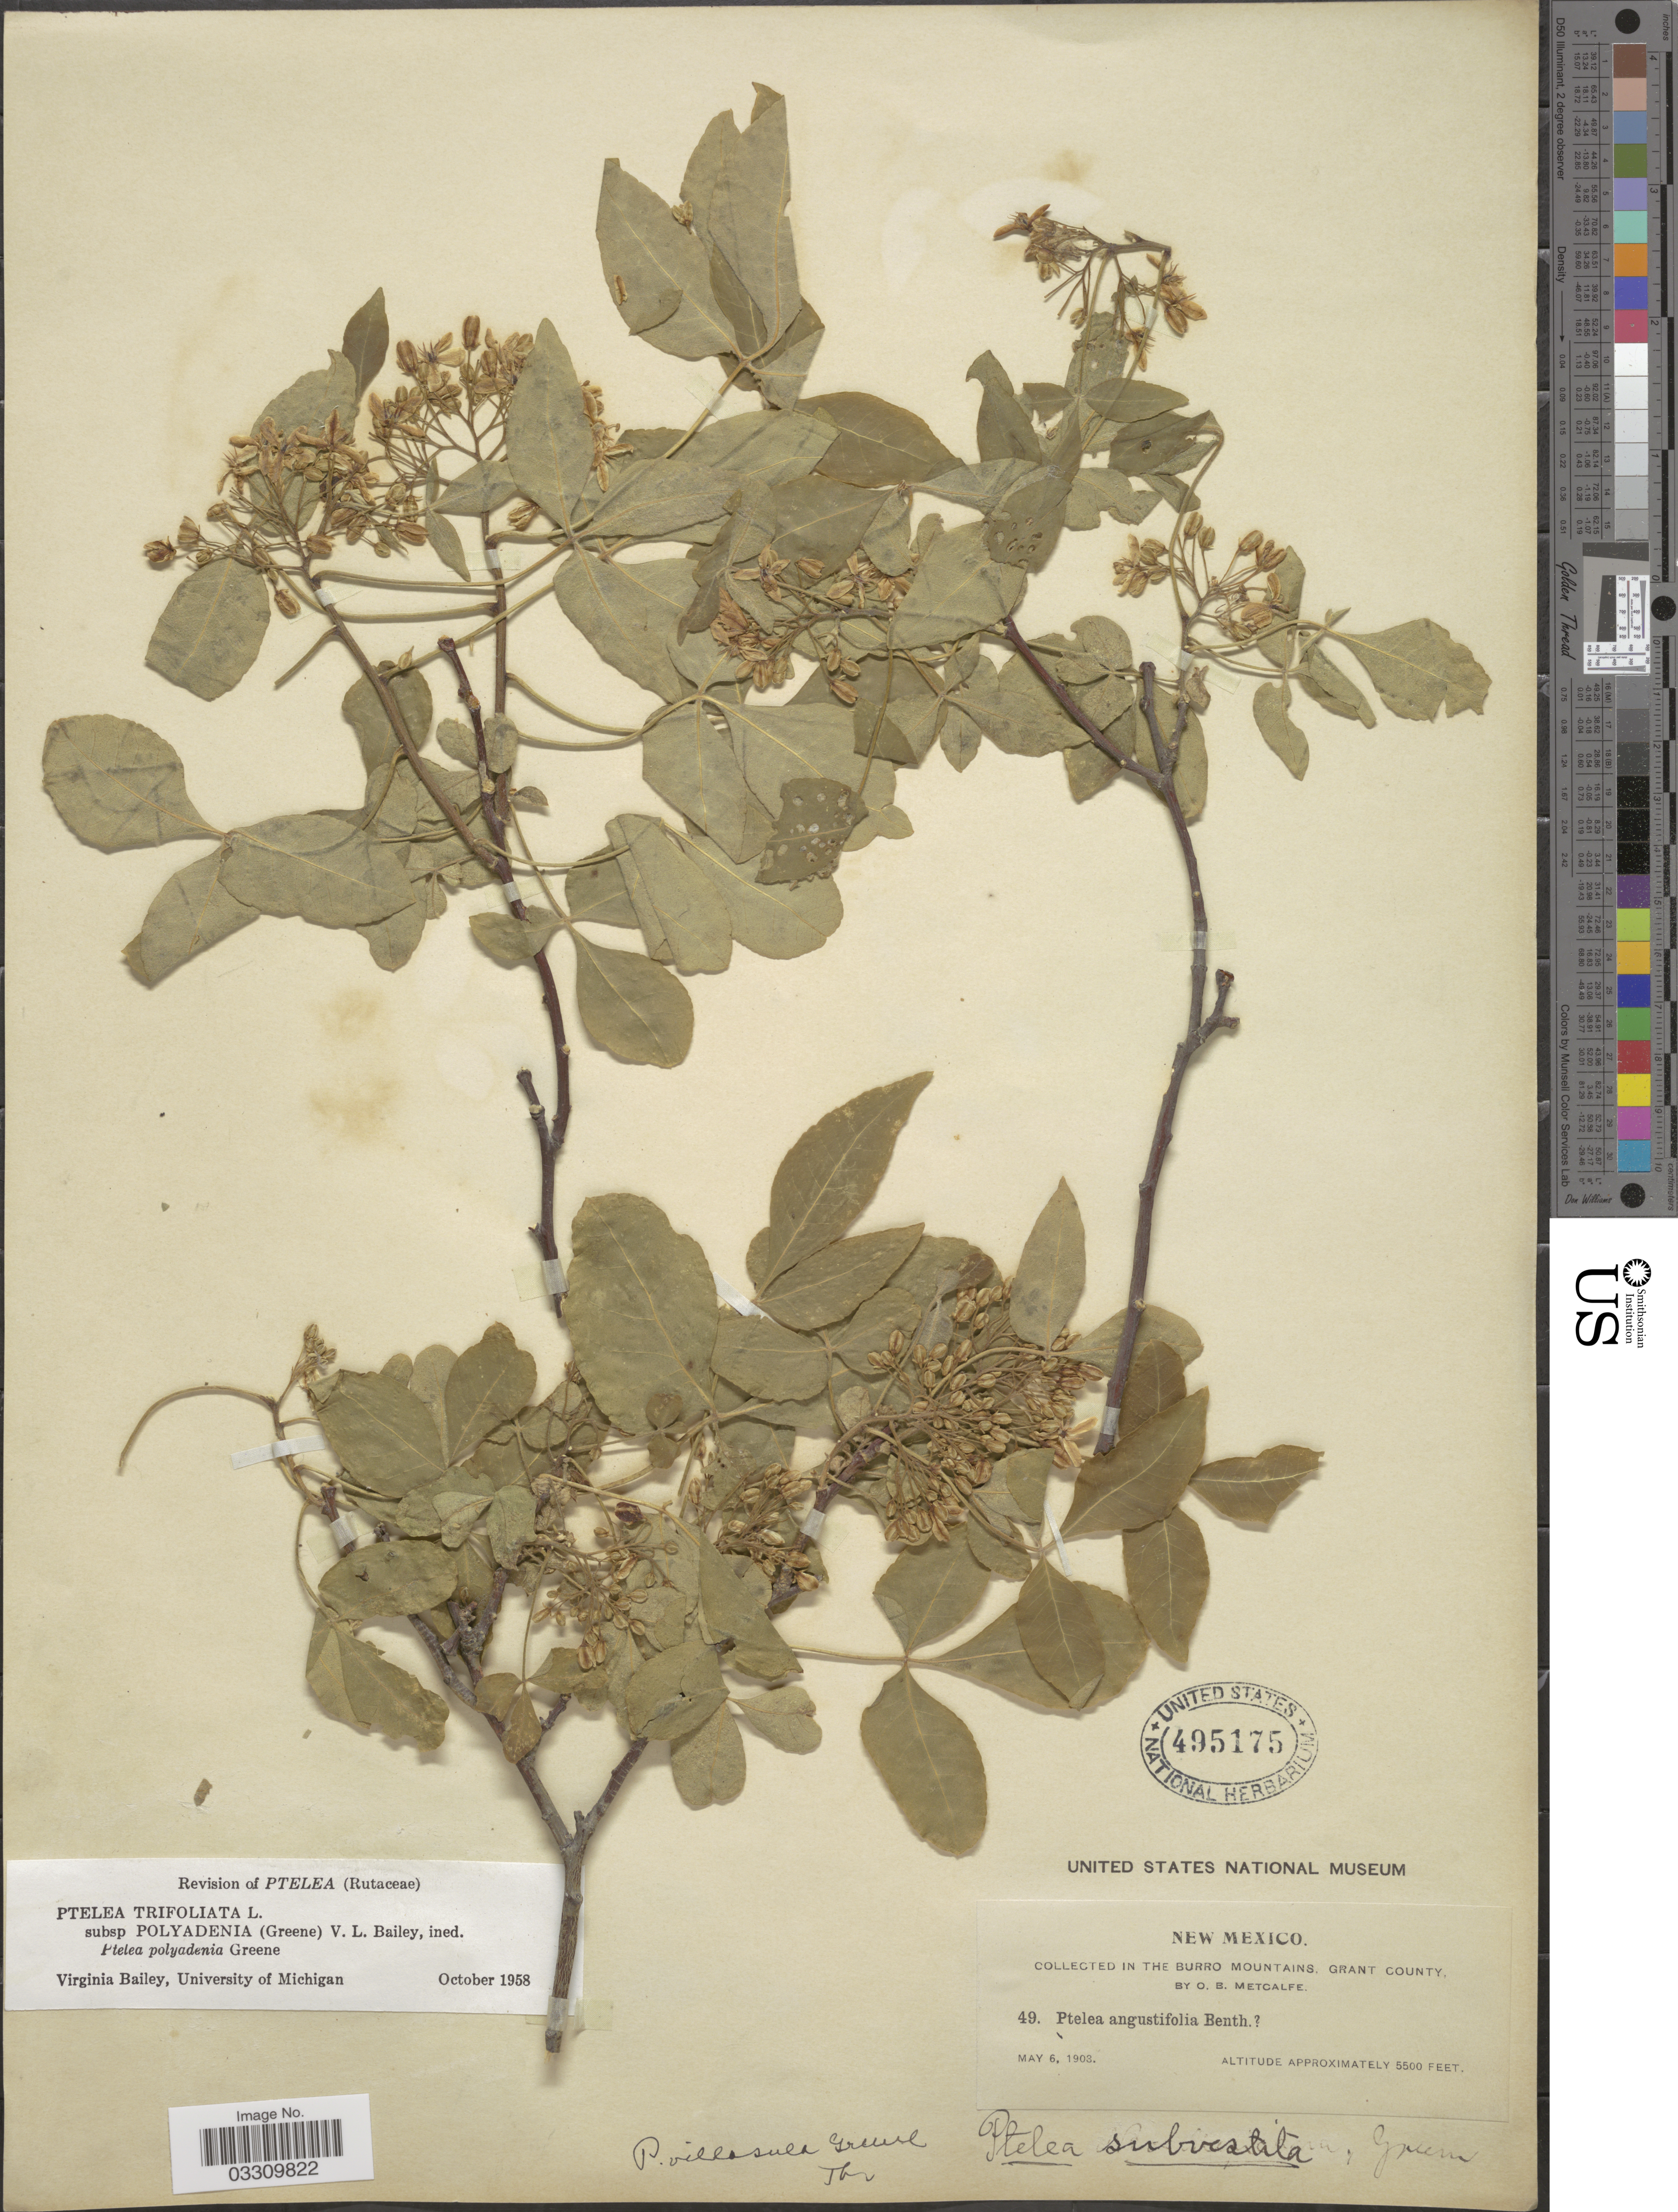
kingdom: Plantae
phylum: Tracheophyta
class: Magnoliopsida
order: Sapindales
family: Rutaceae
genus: Ptelea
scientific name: Ptelea trifoliata subsp. polyadenia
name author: (Greene) V. L. Bailey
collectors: O. B. Metcalfe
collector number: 49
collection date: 1903-05-06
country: United States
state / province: New Mexico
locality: Burro Mountains, Grant County.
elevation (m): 1676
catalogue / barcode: US 495175